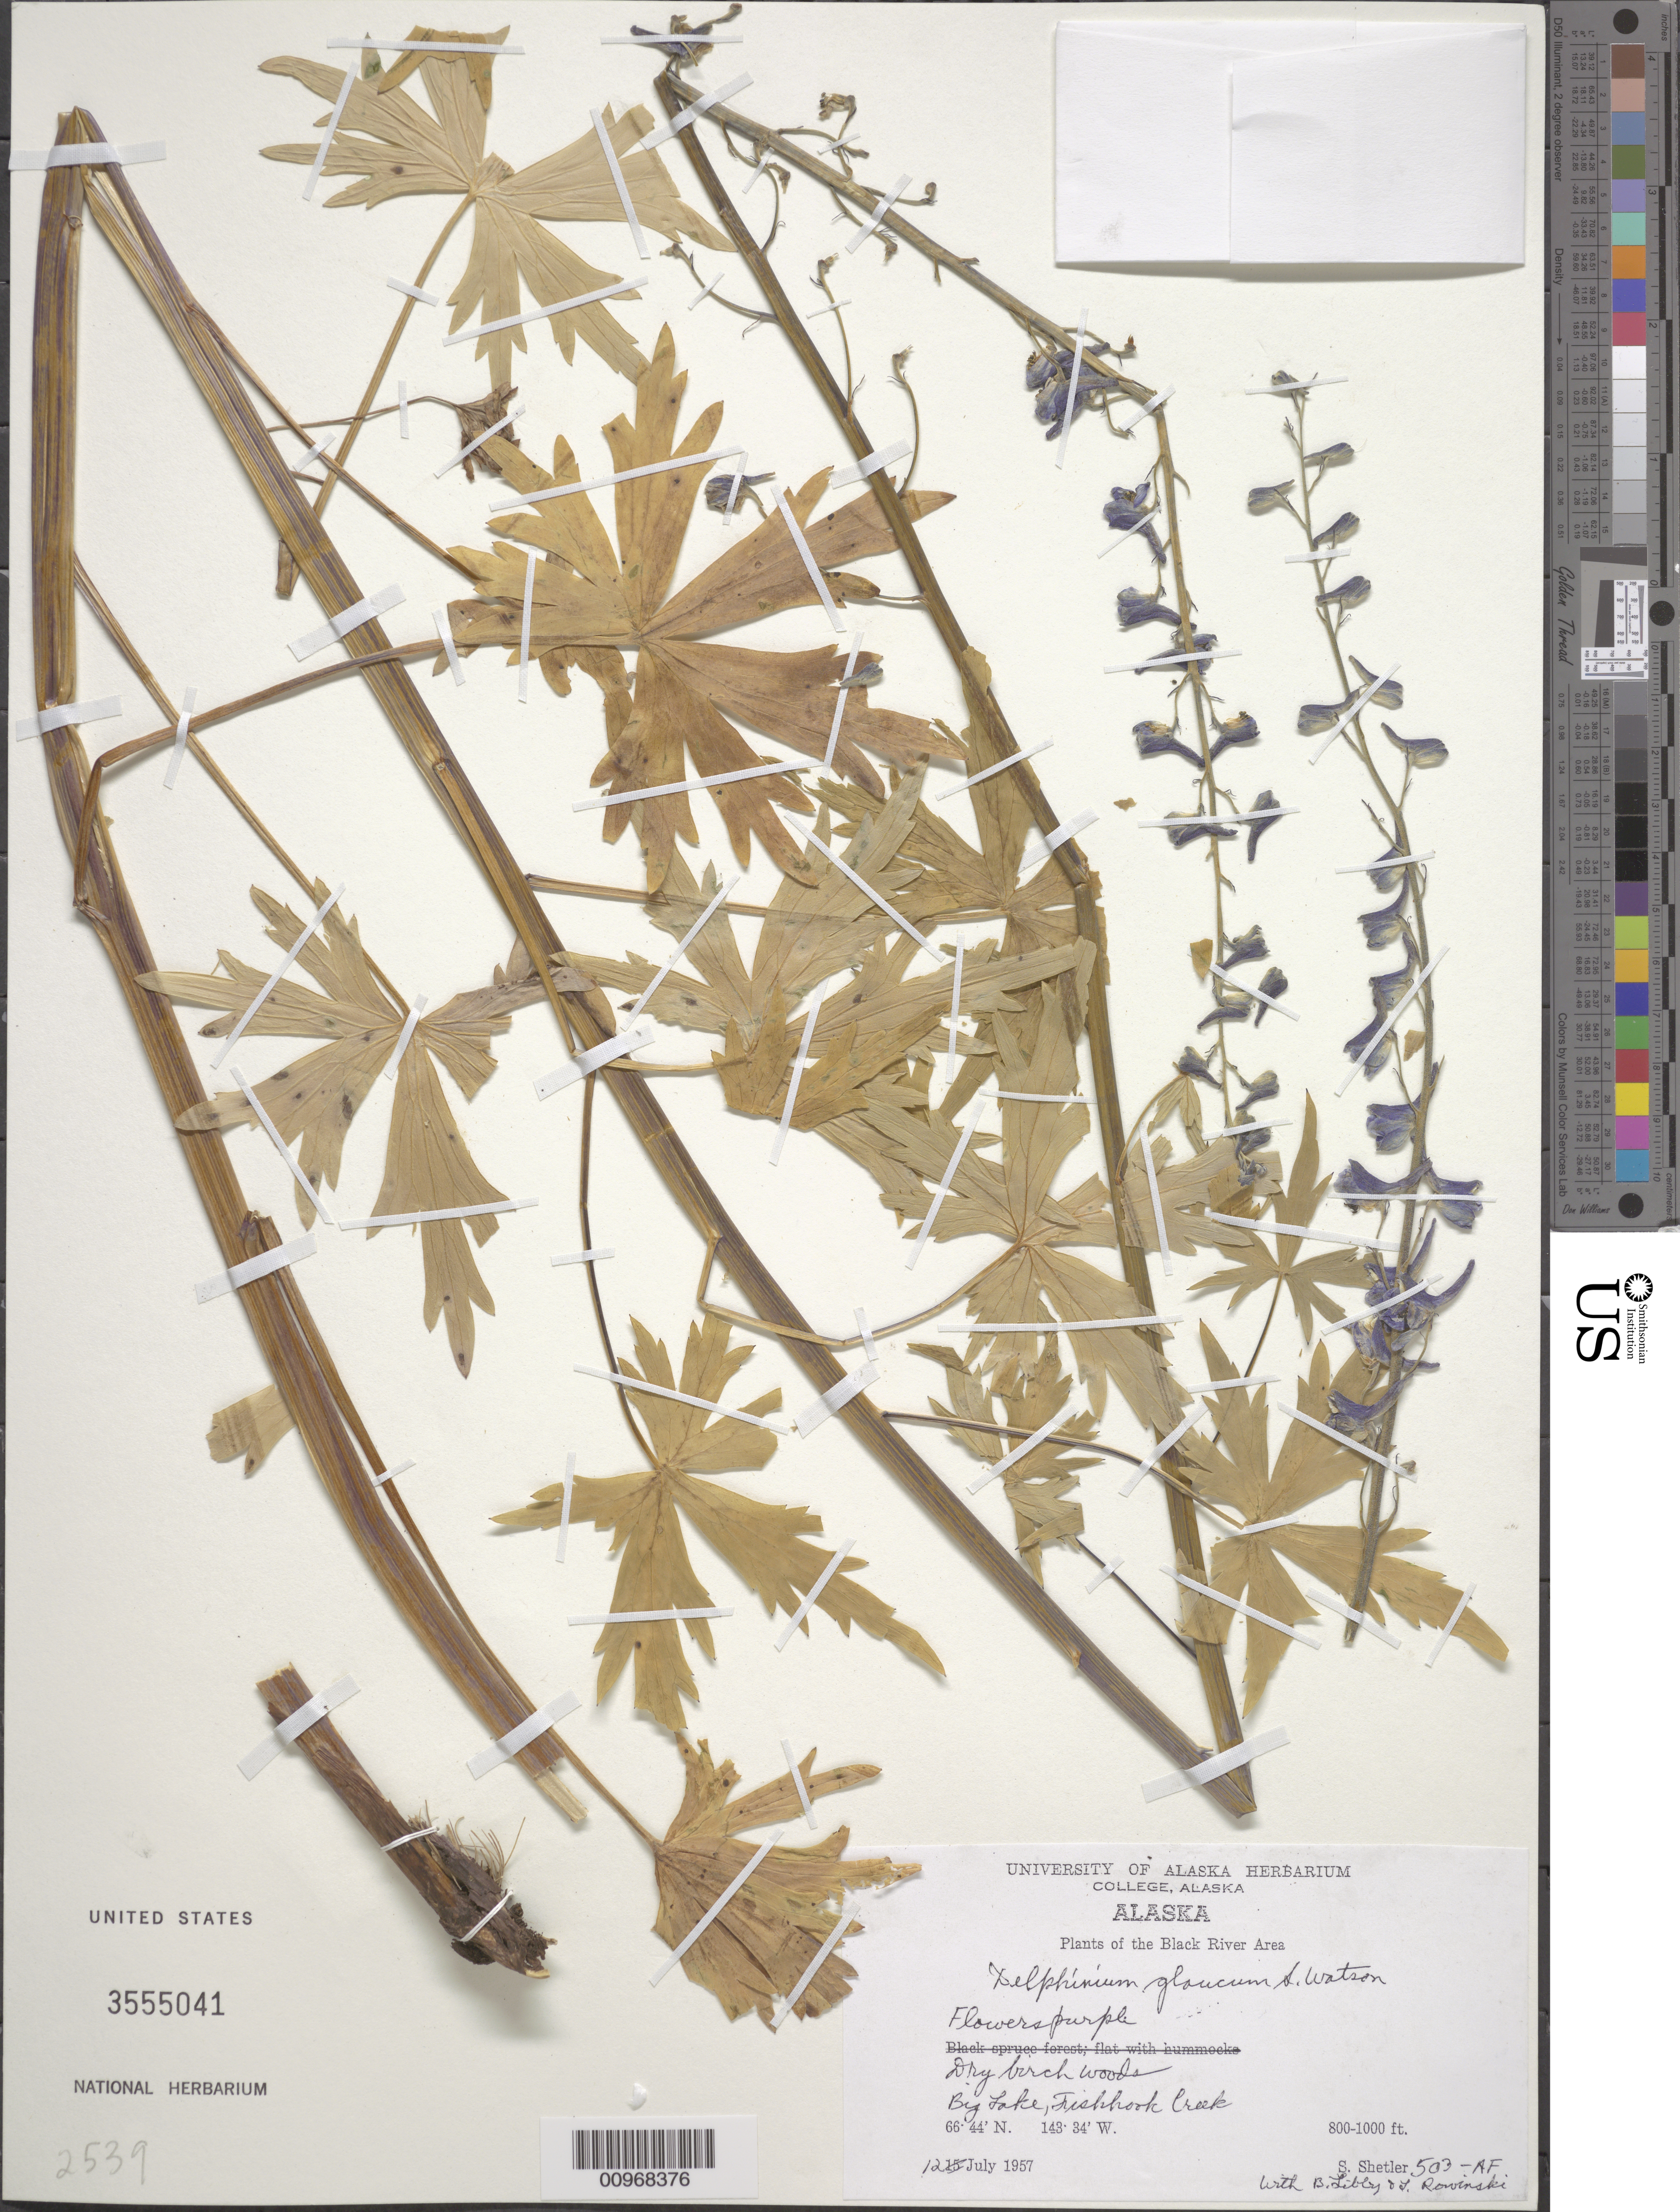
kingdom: Plantae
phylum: Tracheophyta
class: Magnoliopsida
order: Ranunculales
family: Ranunculaceae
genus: Delphinium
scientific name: Delphinium glaucum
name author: S. Watson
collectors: S. Shetler, B. Libby & L. Rowinski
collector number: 503-AF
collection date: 1957-07-12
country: United States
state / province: Alaska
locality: The Black River Area. Big Lake, Fishhook Creek.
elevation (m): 244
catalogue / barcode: US 3555041